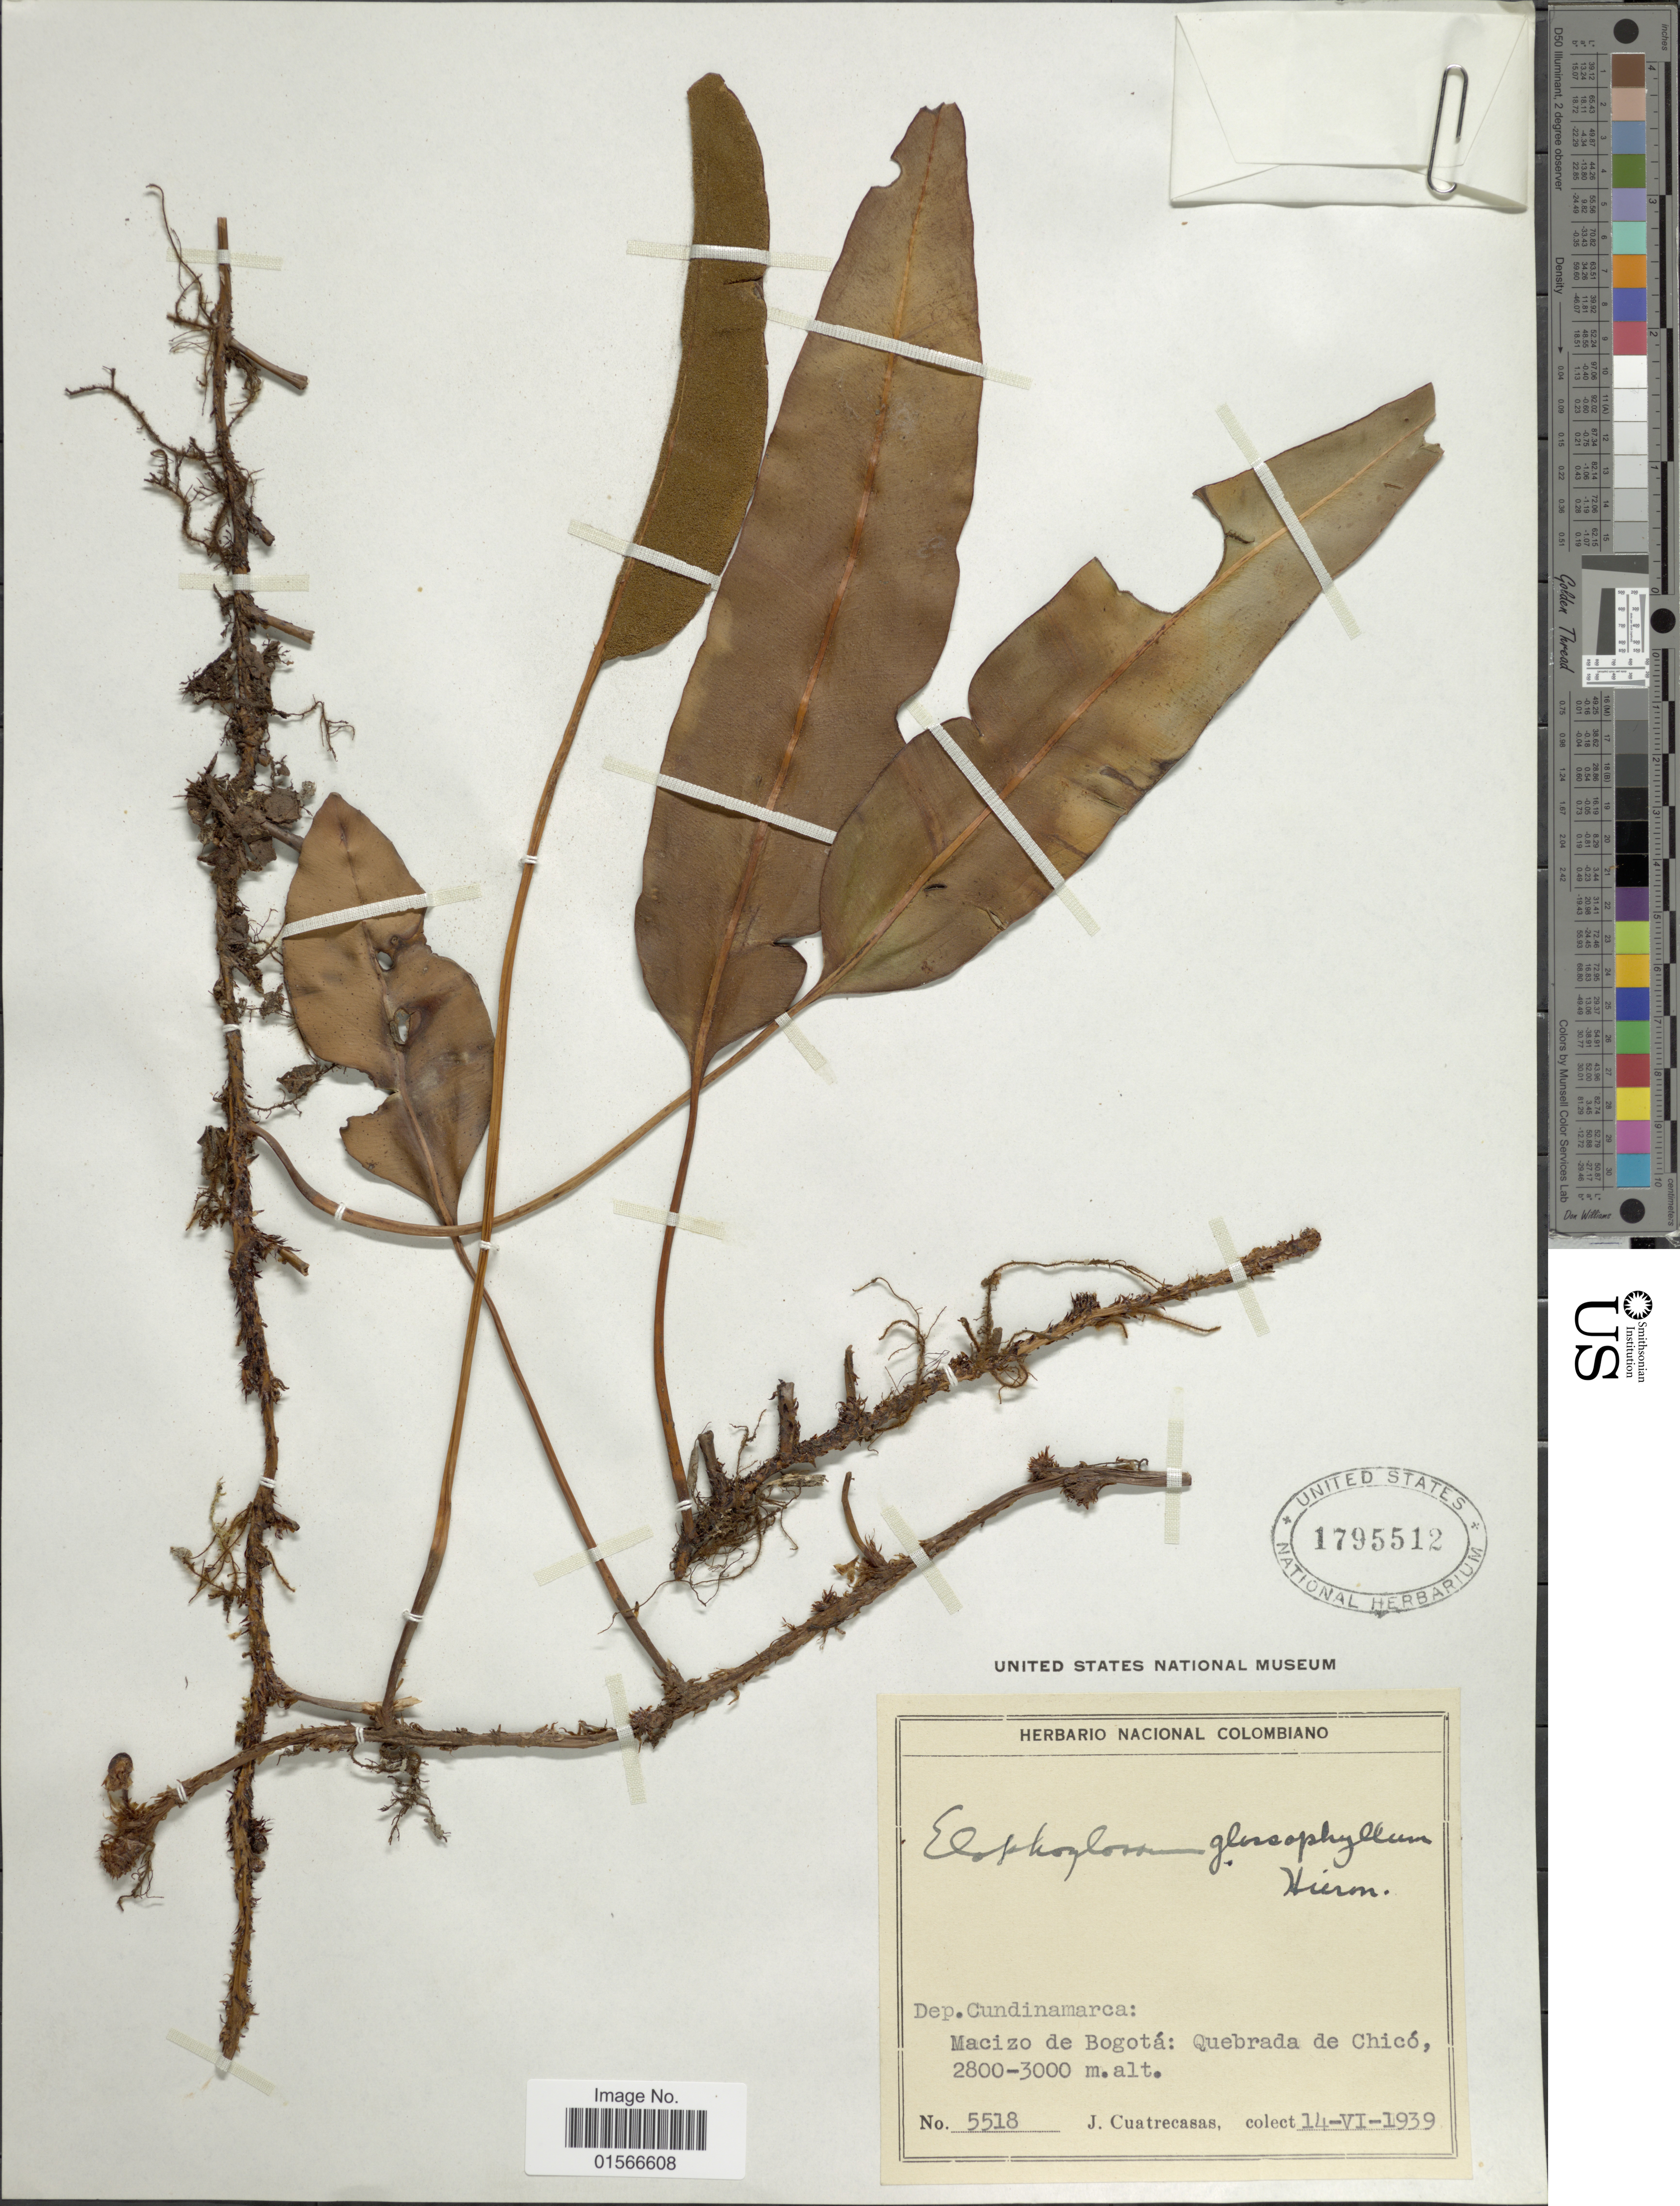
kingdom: Plantae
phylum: Tracheophyta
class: Polypodiopsida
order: Polypodiales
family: Dryopteridaceae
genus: Elaphoglossum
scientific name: Elaphoglossum glossophyllum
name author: Hieron.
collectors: J. Cuatrecasas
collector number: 5518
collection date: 1939-06-14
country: Colombia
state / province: Cundinamarca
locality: Dep. Cundinamarca: Macizo de Bogotá: Quebrada de Chicó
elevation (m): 2800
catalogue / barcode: US 1795512